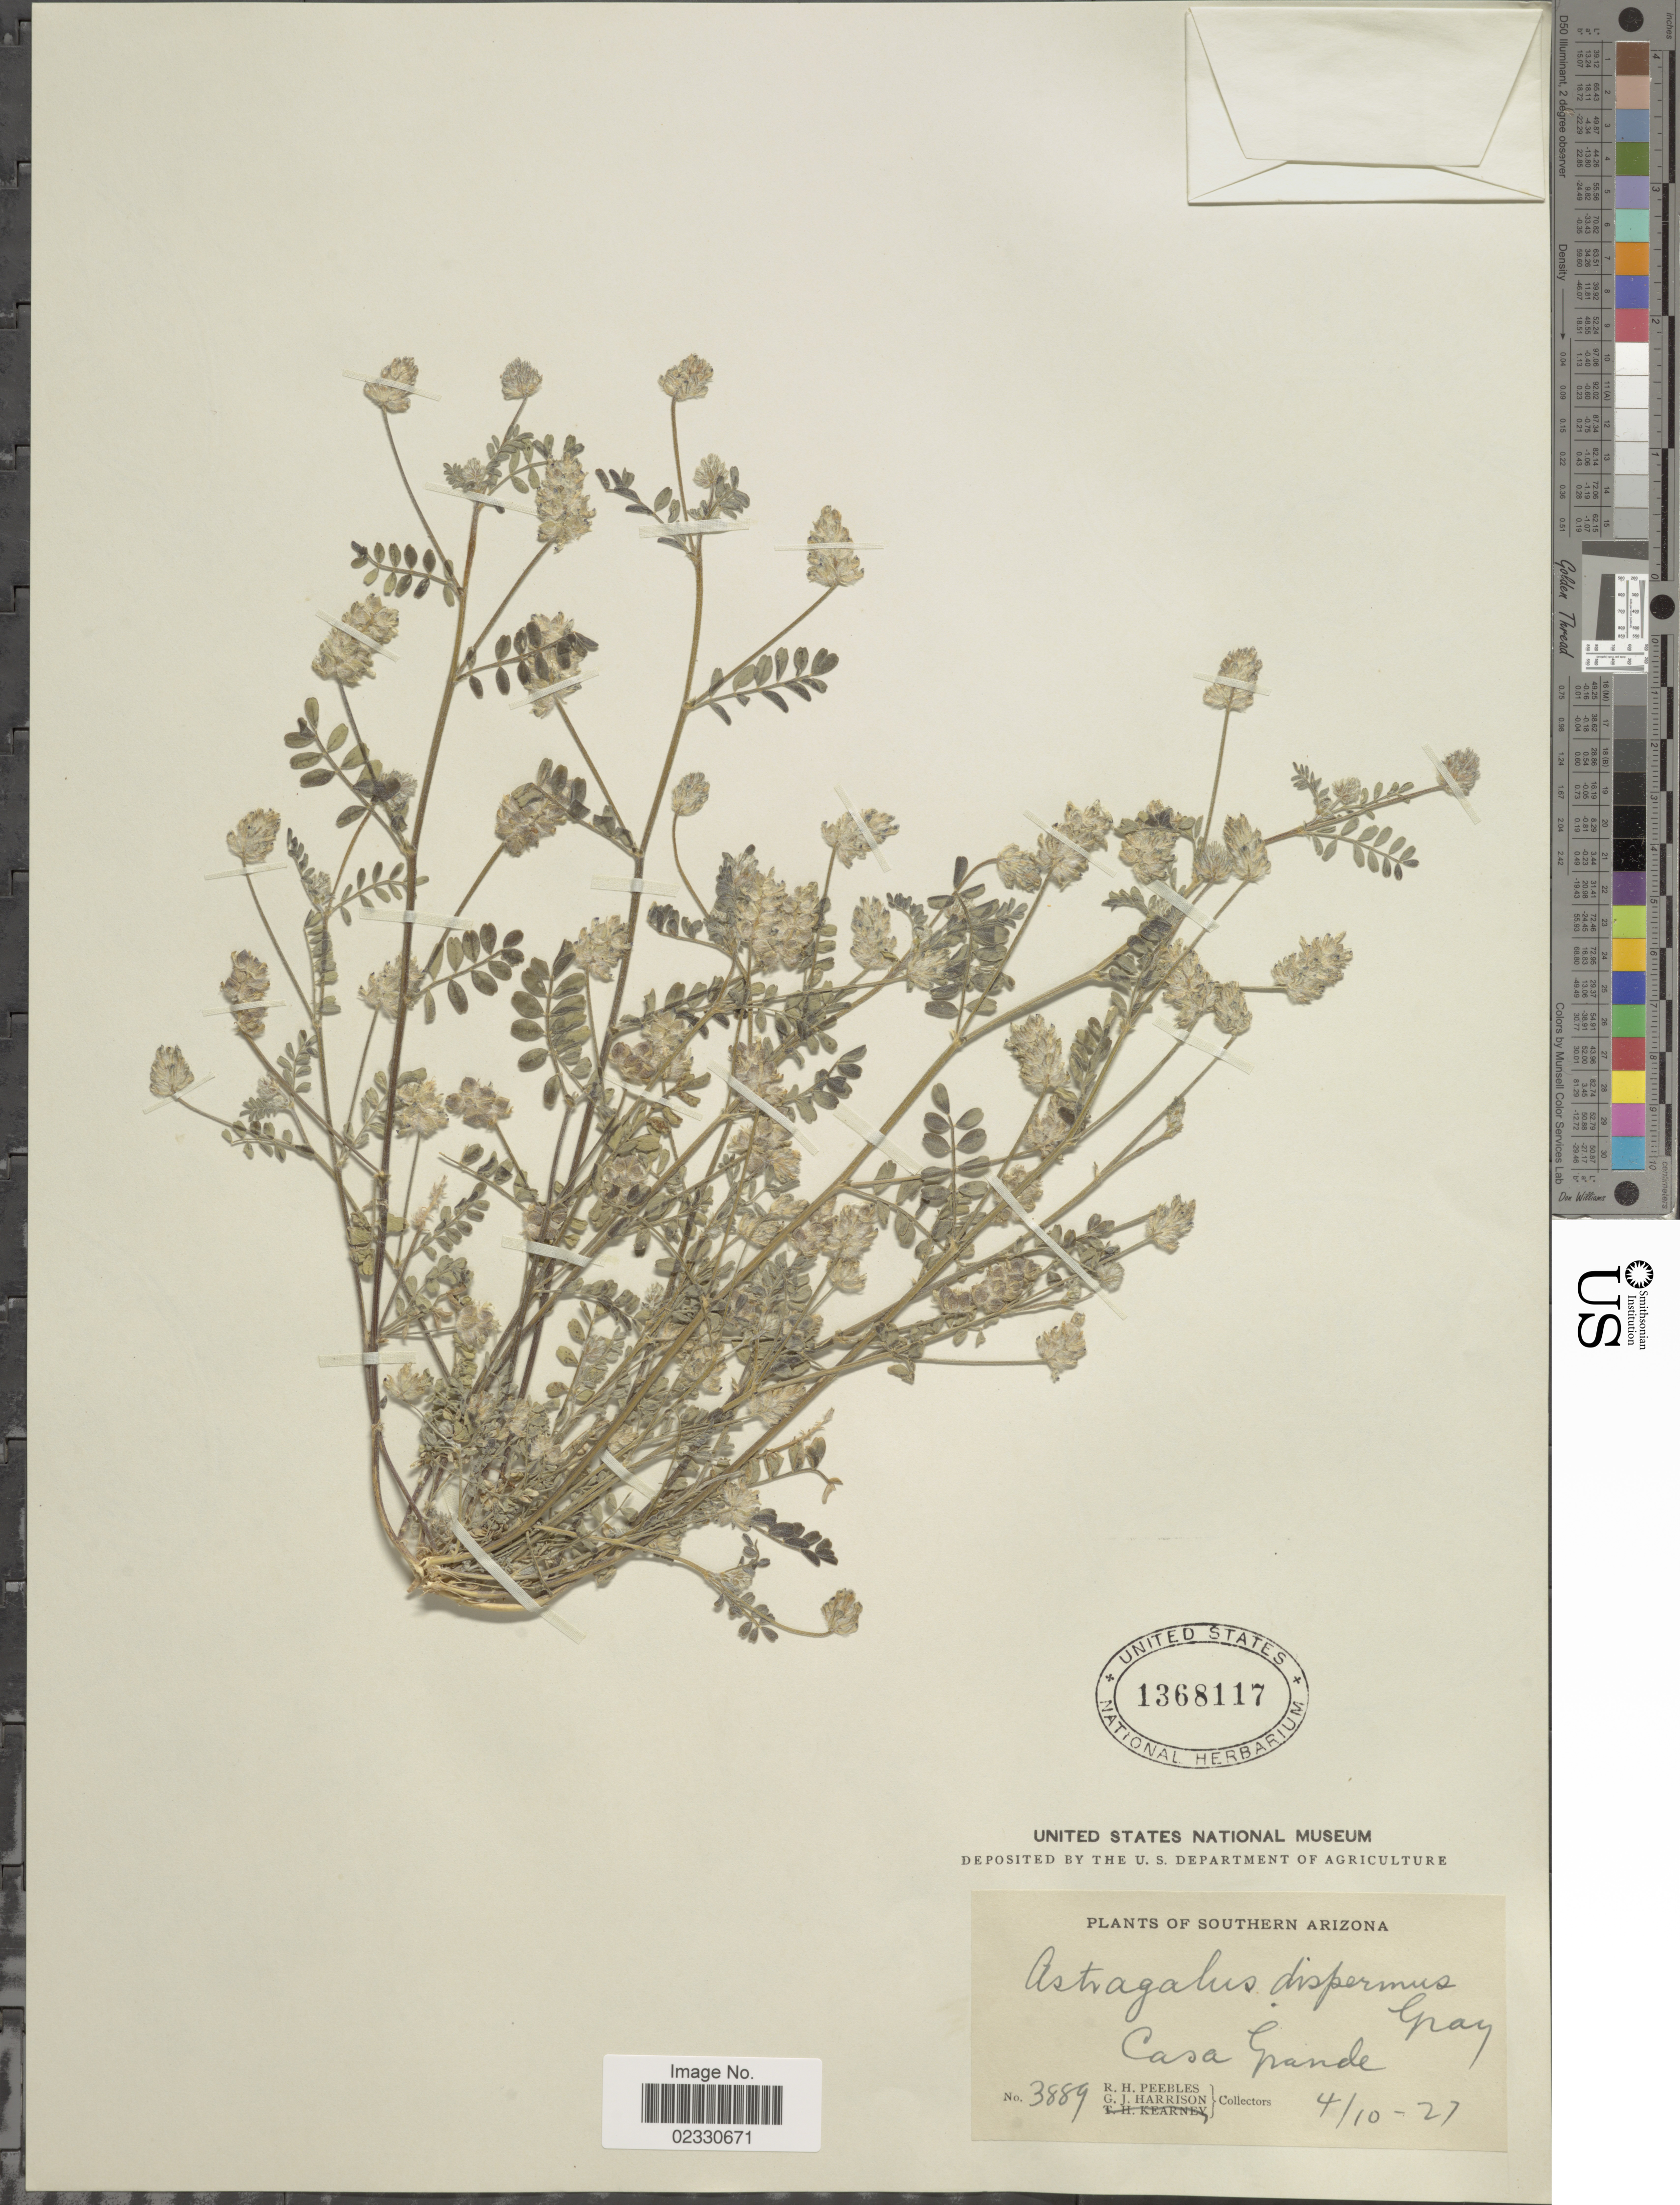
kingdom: Plantae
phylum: Tracheophyta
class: Magnoliopsida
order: Fabales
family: Fabaceae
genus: Astragalus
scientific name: Astragalus dispermus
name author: A. Gray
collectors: R. H. Peebles & G. J. Harrison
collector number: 3889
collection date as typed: Transcribed d/m/y: 10/4/27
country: United States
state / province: Arizona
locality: Southern Arizona, Casa Grande.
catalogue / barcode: US 1368117